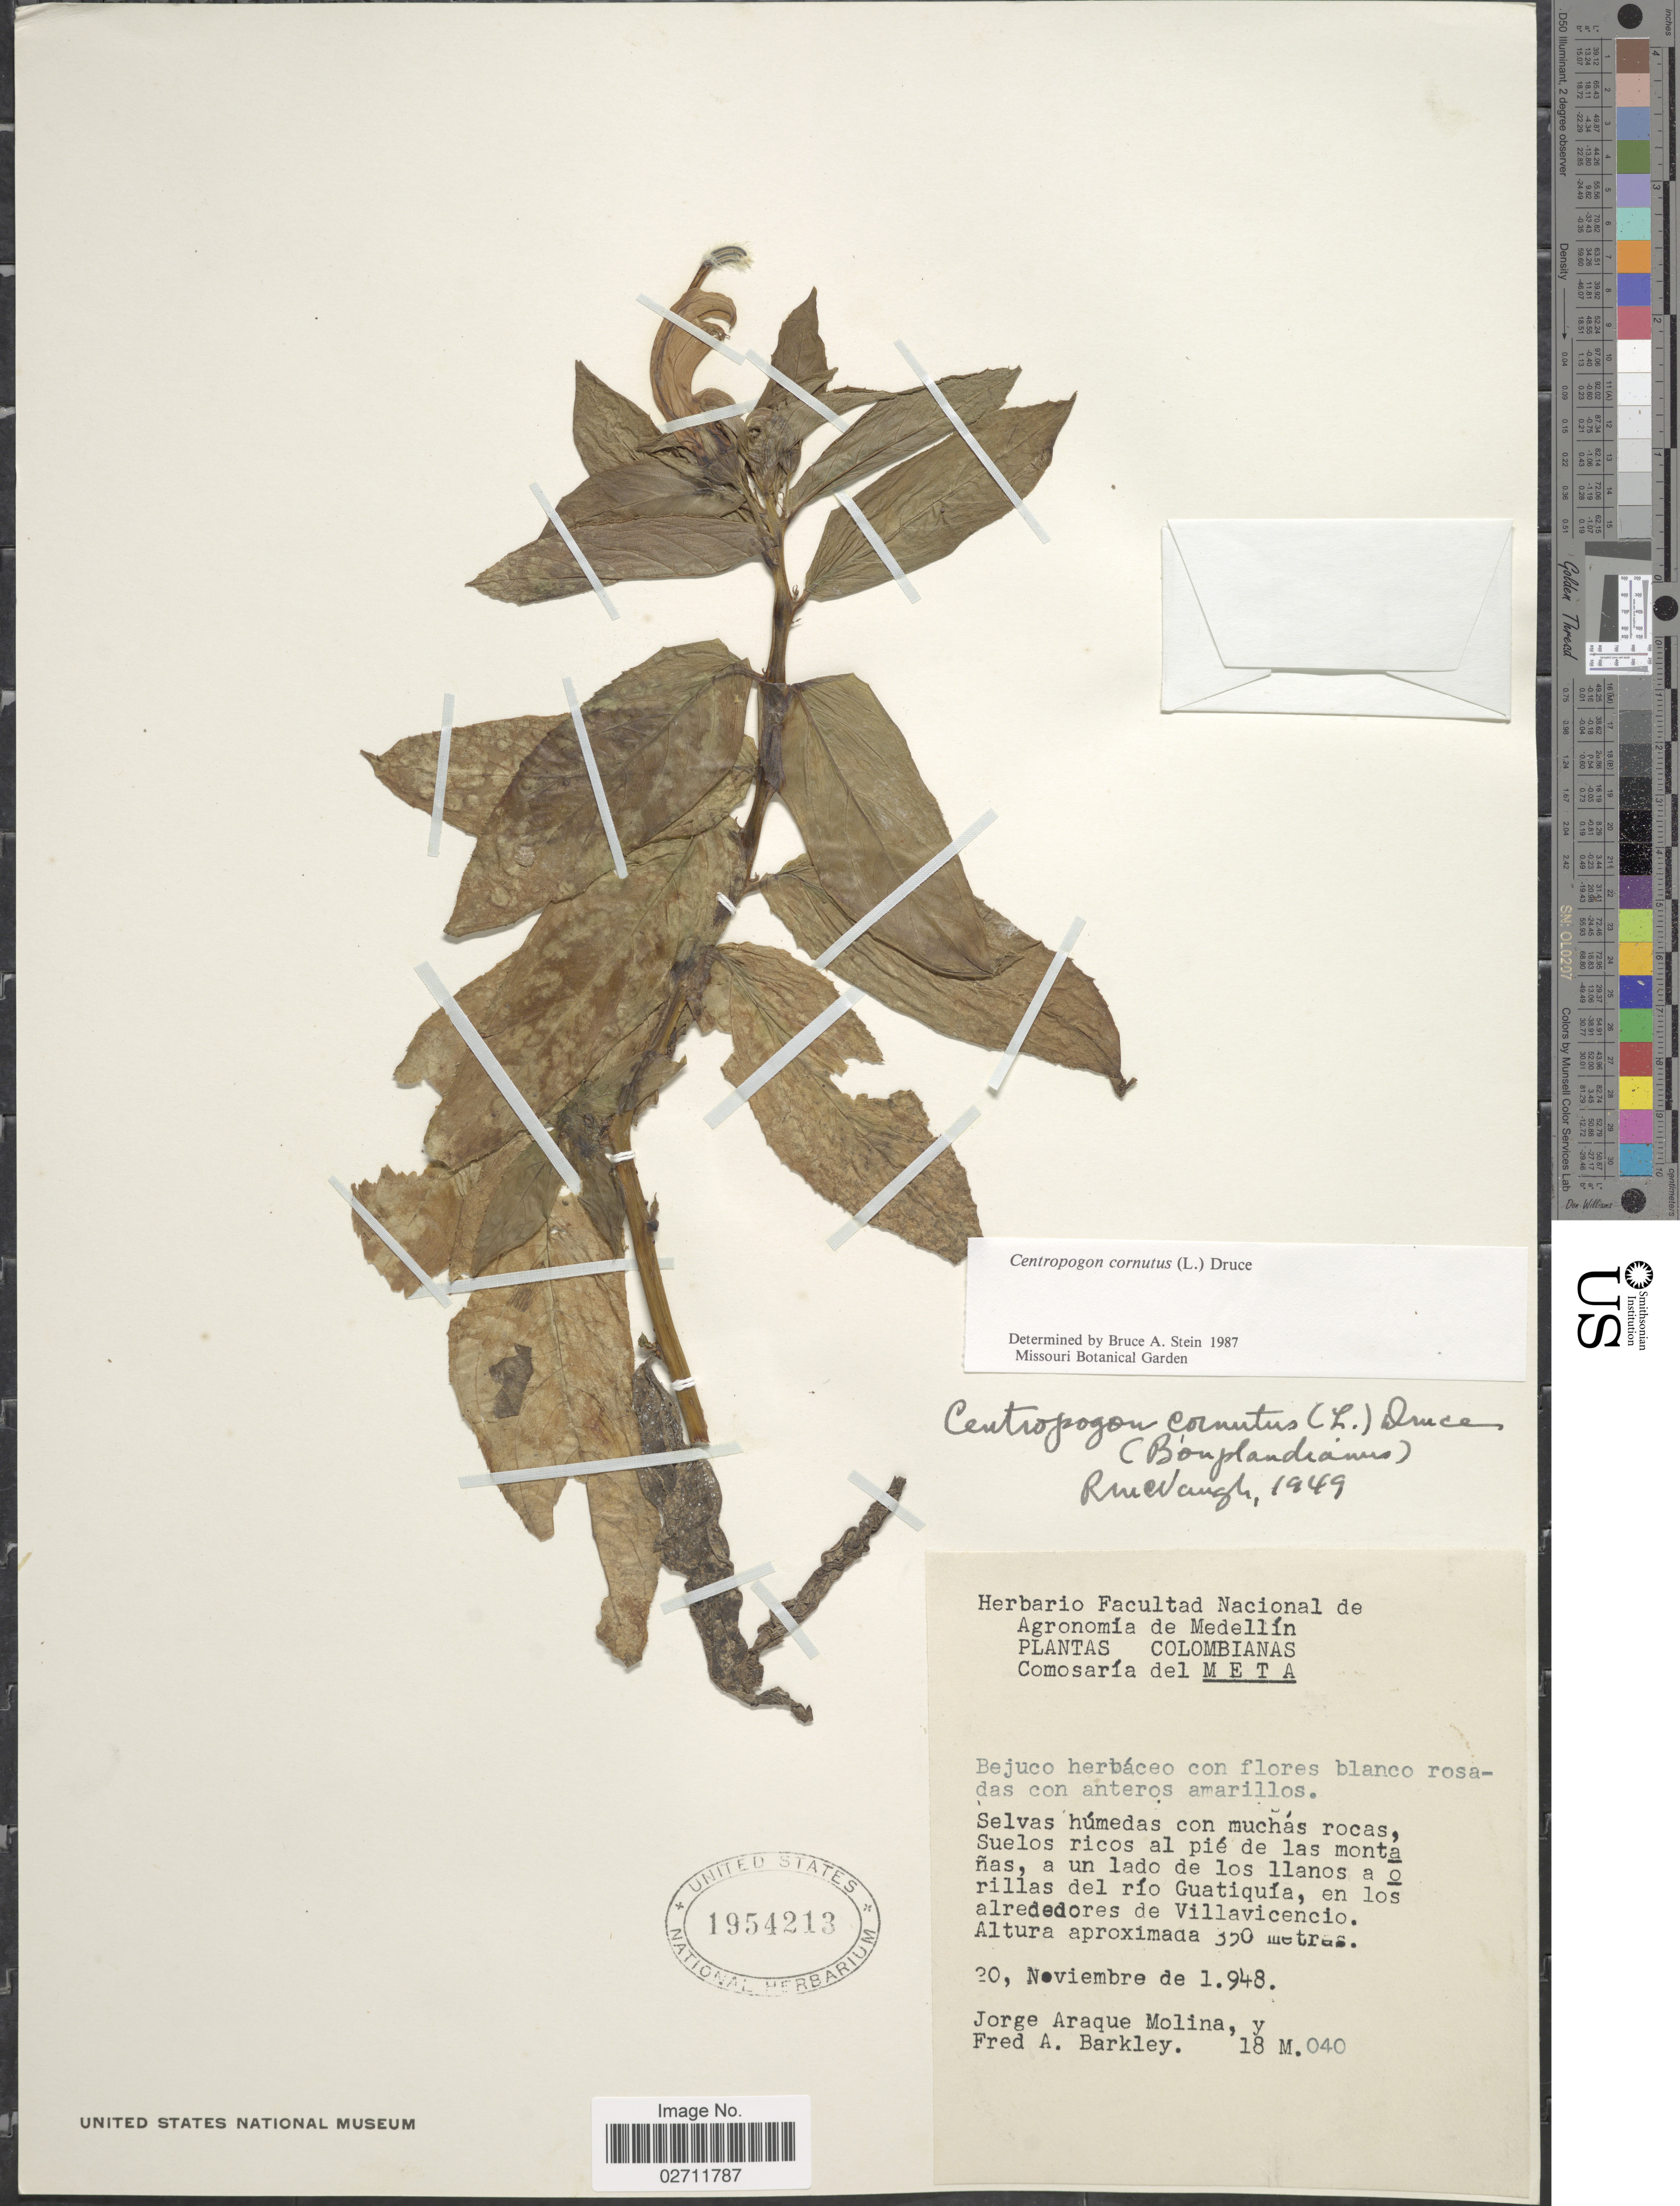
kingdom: Plantae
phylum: Tracheophyta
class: Magnoliopsida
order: Asterales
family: Campanulaceae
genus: Centropogon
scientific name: Centropogon cornutus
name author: (L.) Druce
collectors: J. Araque Molina & F. A. Barkley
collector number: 18M040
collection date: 1948-11-20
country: Colombia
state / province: Meta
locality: Orillas del rio Guatiquia, en los alrededores de Villavicencio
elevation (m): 350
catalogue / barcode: US 1954213